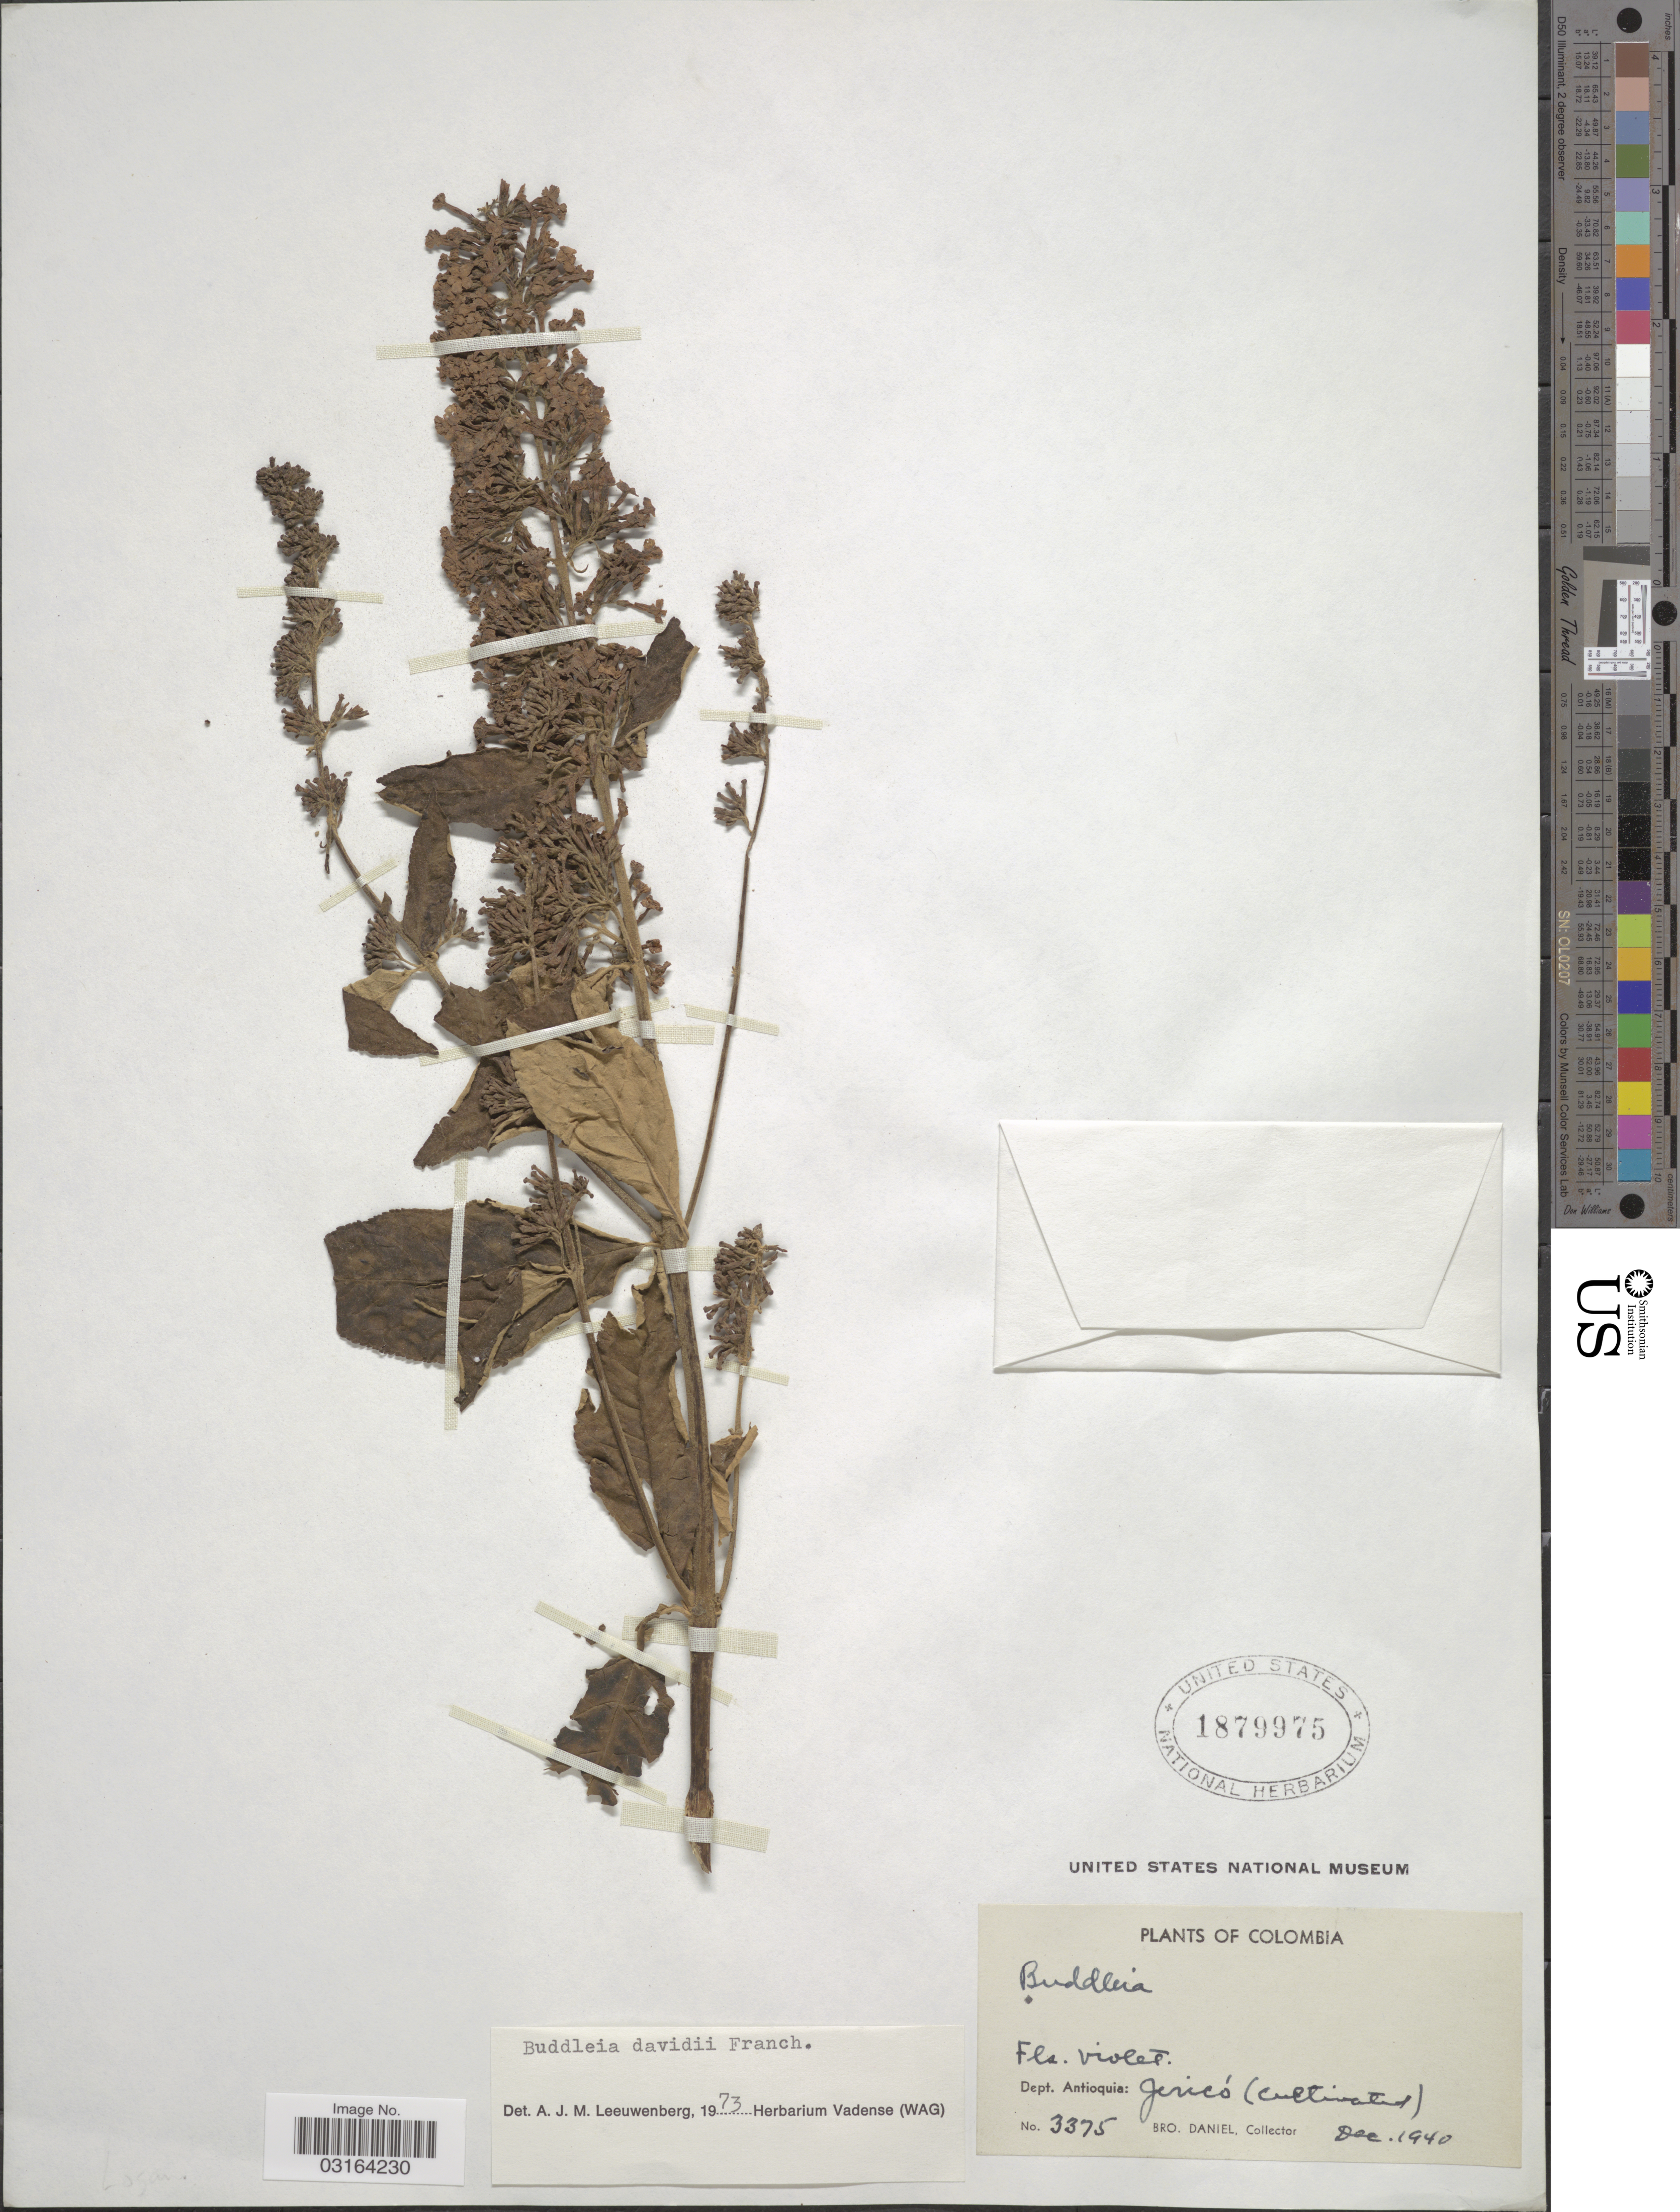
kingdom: Plantae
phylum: Tracheophyta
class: Magnoliopsida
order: Lamiales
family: Scrophulariaceae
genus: Buddleja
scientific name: Buddleja davidii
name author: Franch.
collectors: Bro. Daniel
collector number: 3375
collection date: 1940-12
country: Colombia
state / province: Antioquia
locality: Dept. Antioquia: Jericó.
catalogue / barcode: US 1879975